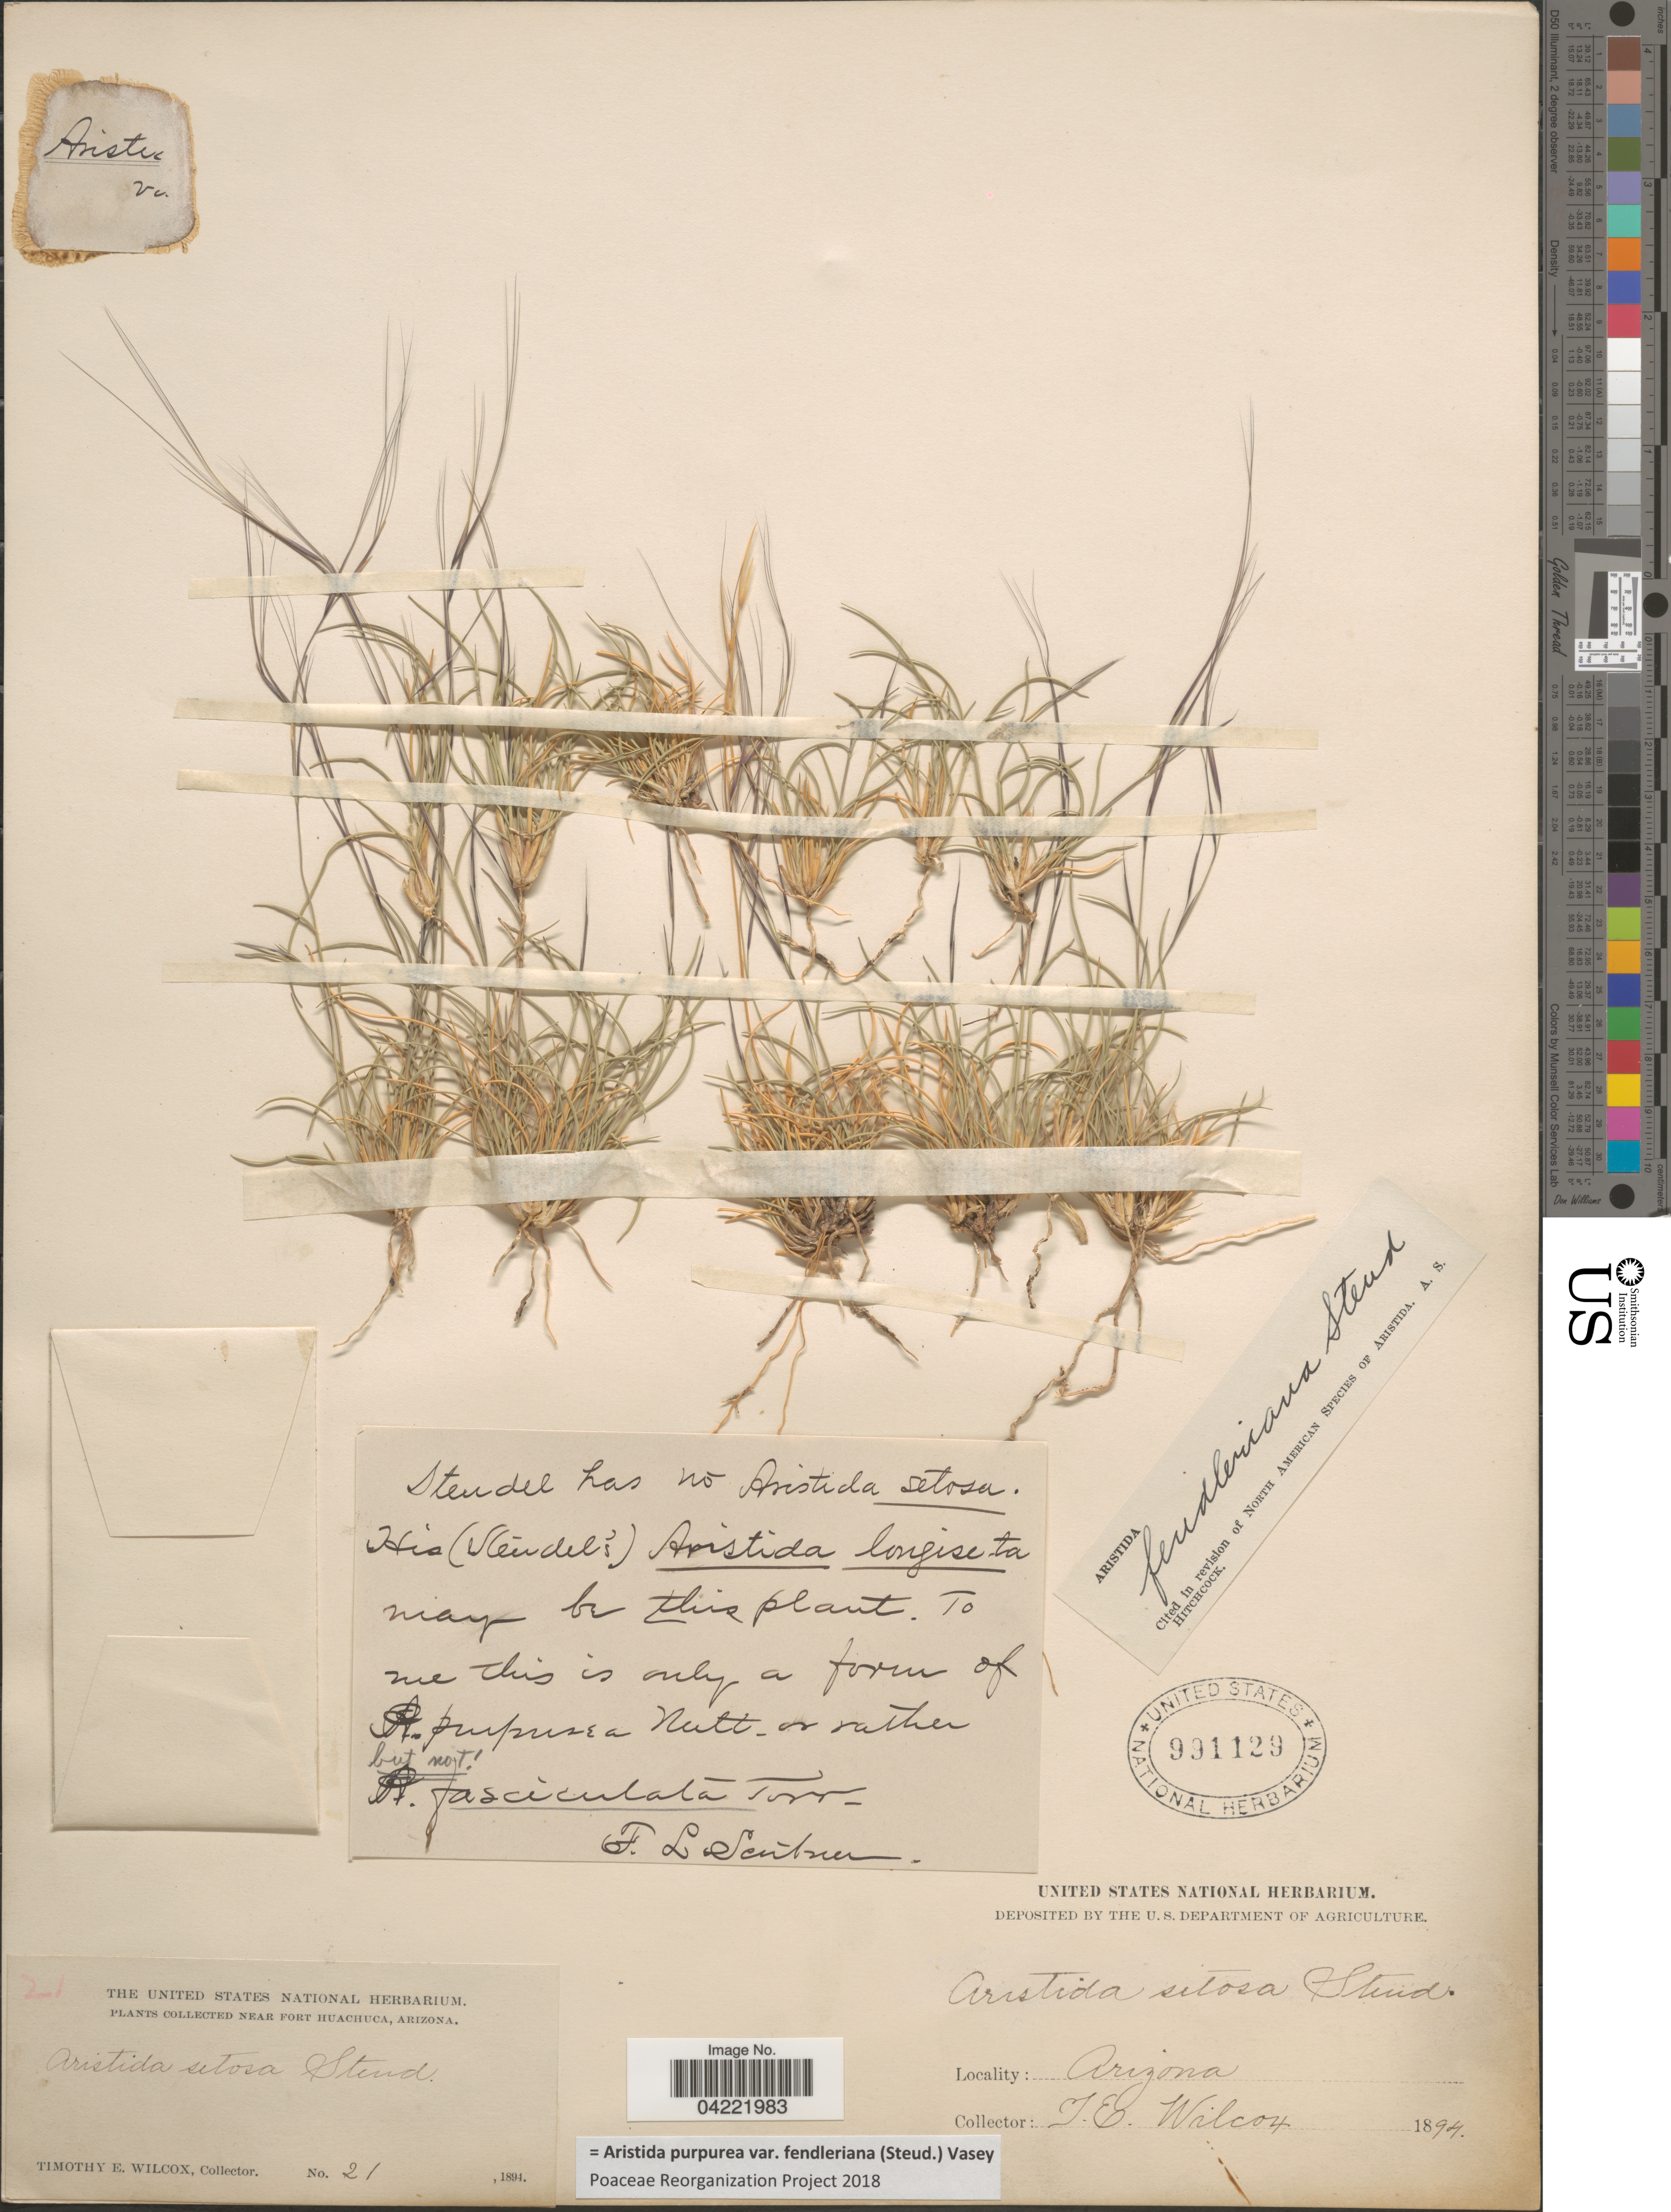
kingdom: Plantae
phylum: Tracheophyta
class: Liliopsida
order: Poales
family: Poaceae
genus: Aristida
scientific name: Aristida purpurea var. fendleriana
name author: (Steud.) Vasey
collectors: T. E. Wilcox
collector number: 21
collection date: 1894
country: United States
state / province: Arizona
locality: Near Fort Huachuca.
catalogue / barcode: US 991129